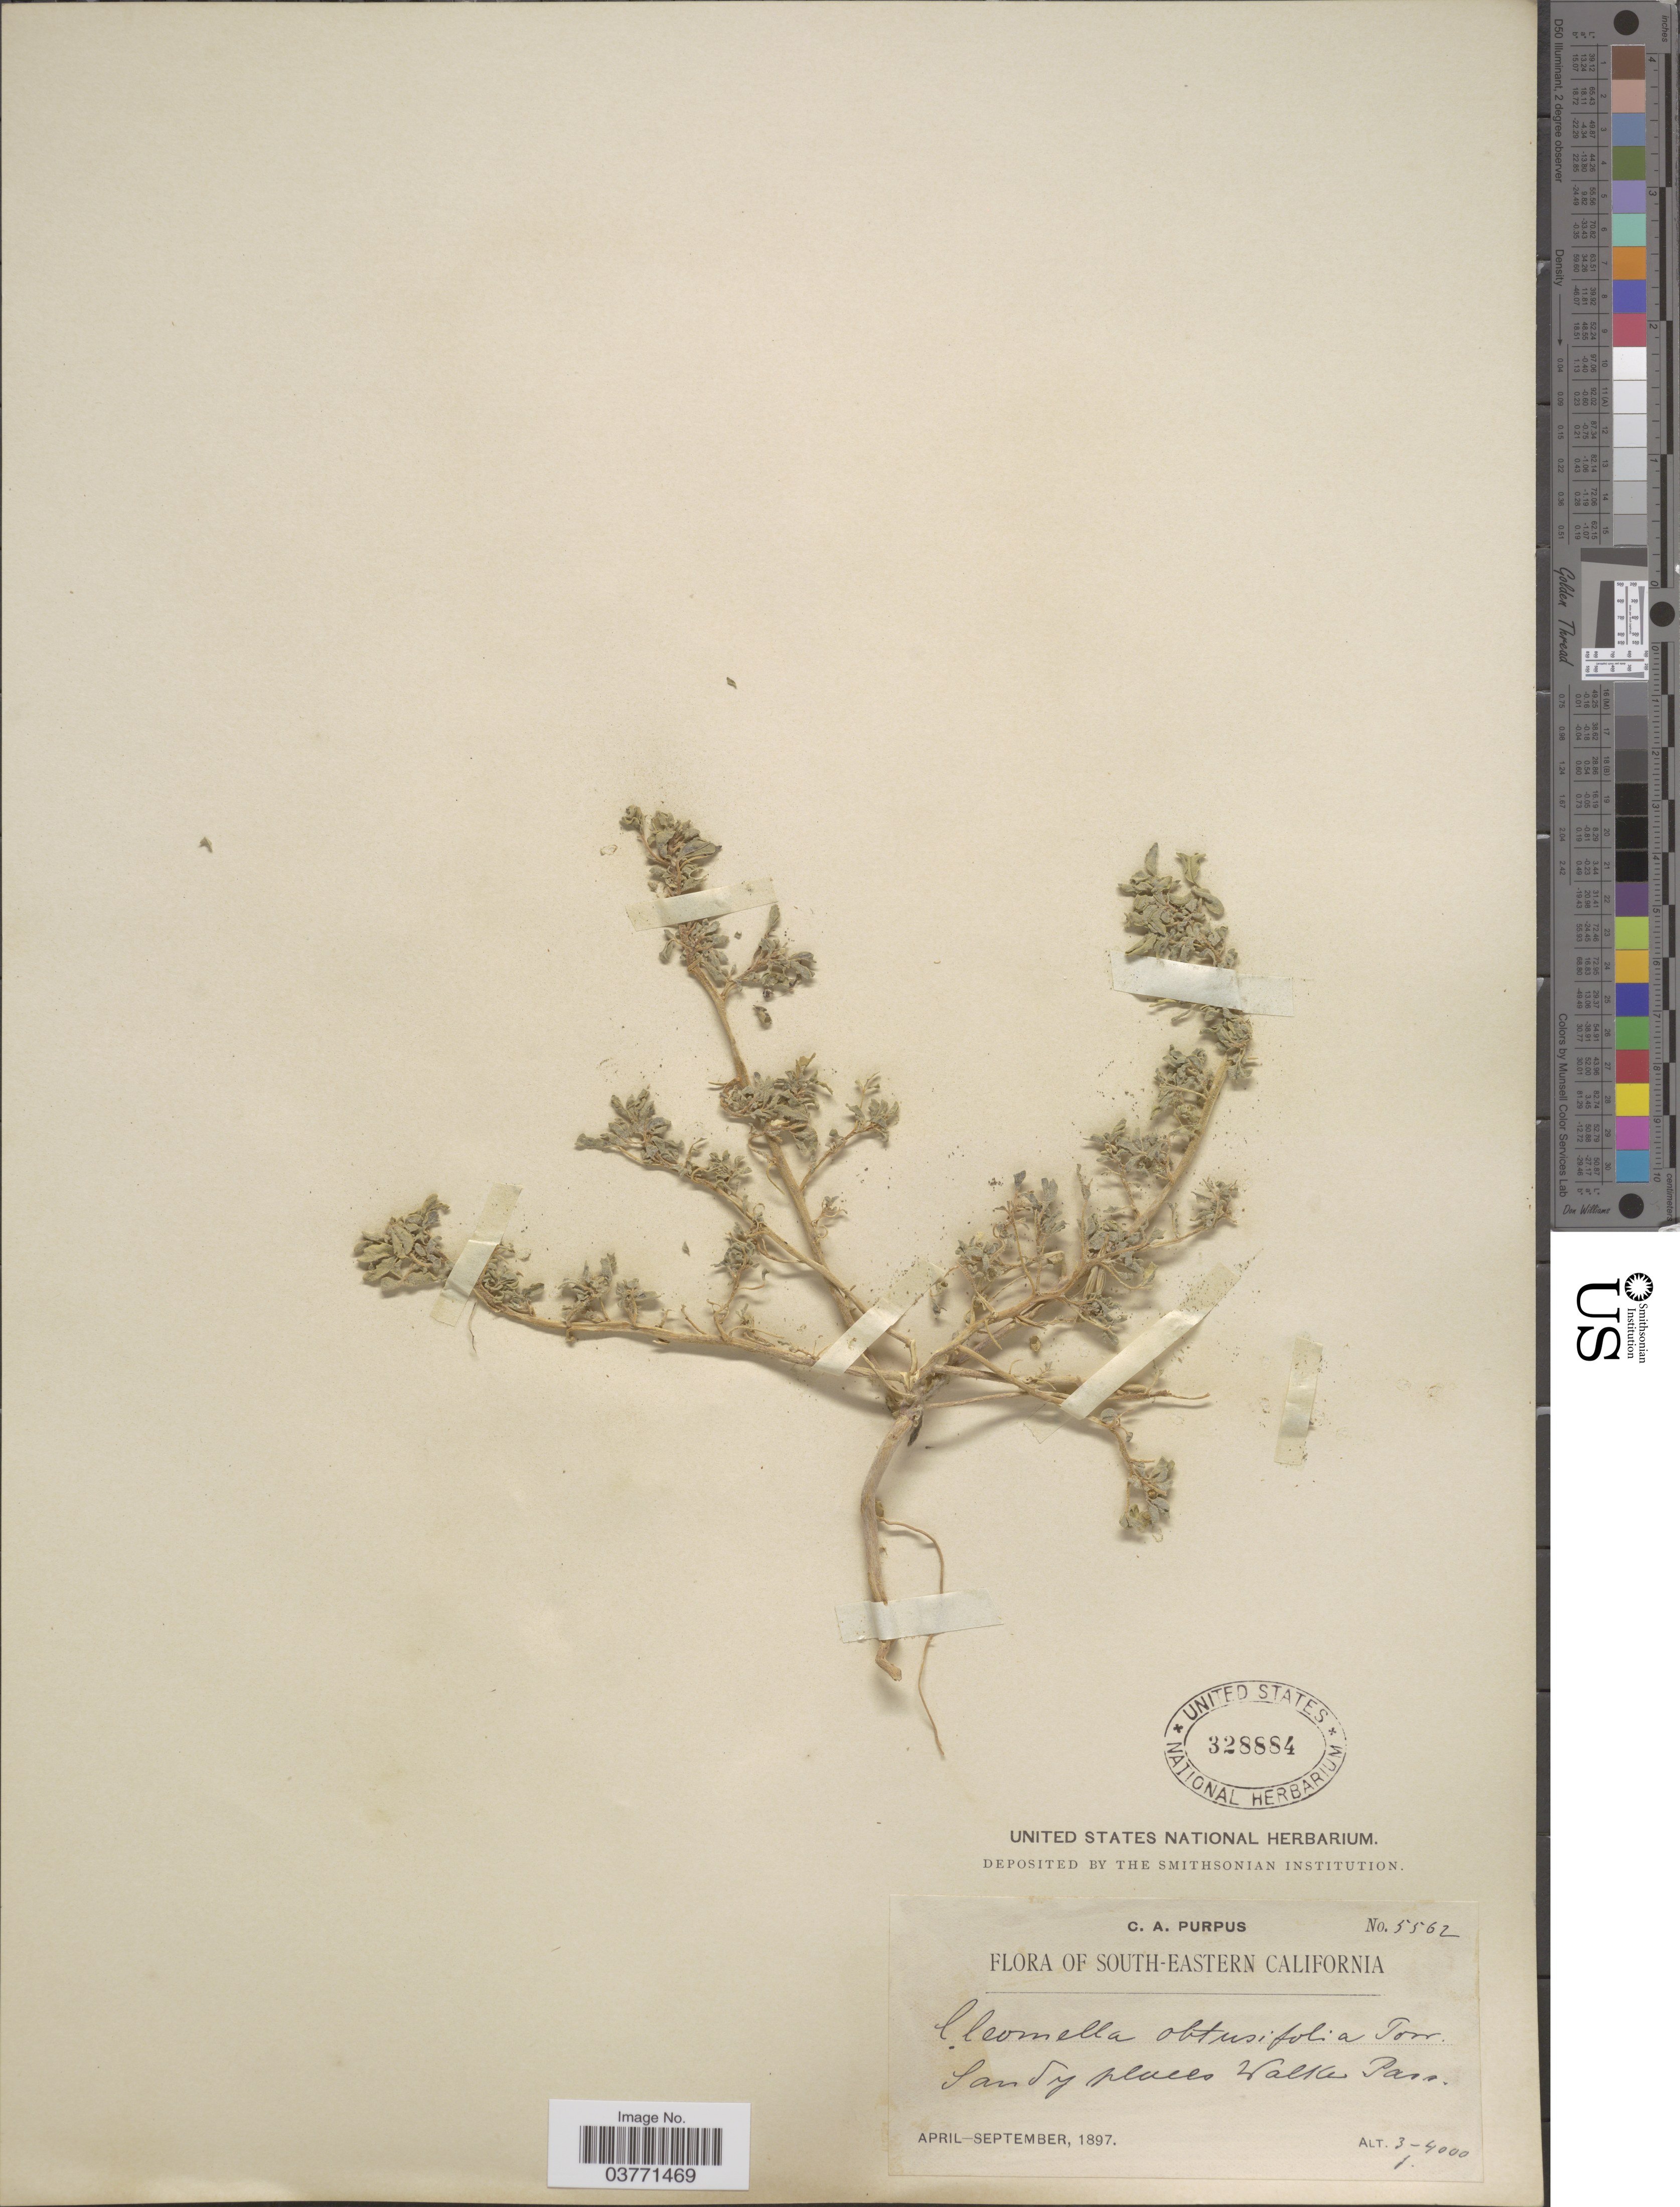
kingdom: Plantae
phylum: Tracheophyta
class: Magnoliopsida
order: Brassicales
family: Cleomaceae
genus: Cleomella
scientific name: Cleomella obtusifolia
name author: Torr. & Frém.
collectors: C. A. Purpus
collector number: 5562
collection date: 1897-04/1897-09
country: United States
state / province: California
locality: South-Eastern California. Sandy places Walker Pass.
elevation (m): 914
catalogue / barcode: US 328884